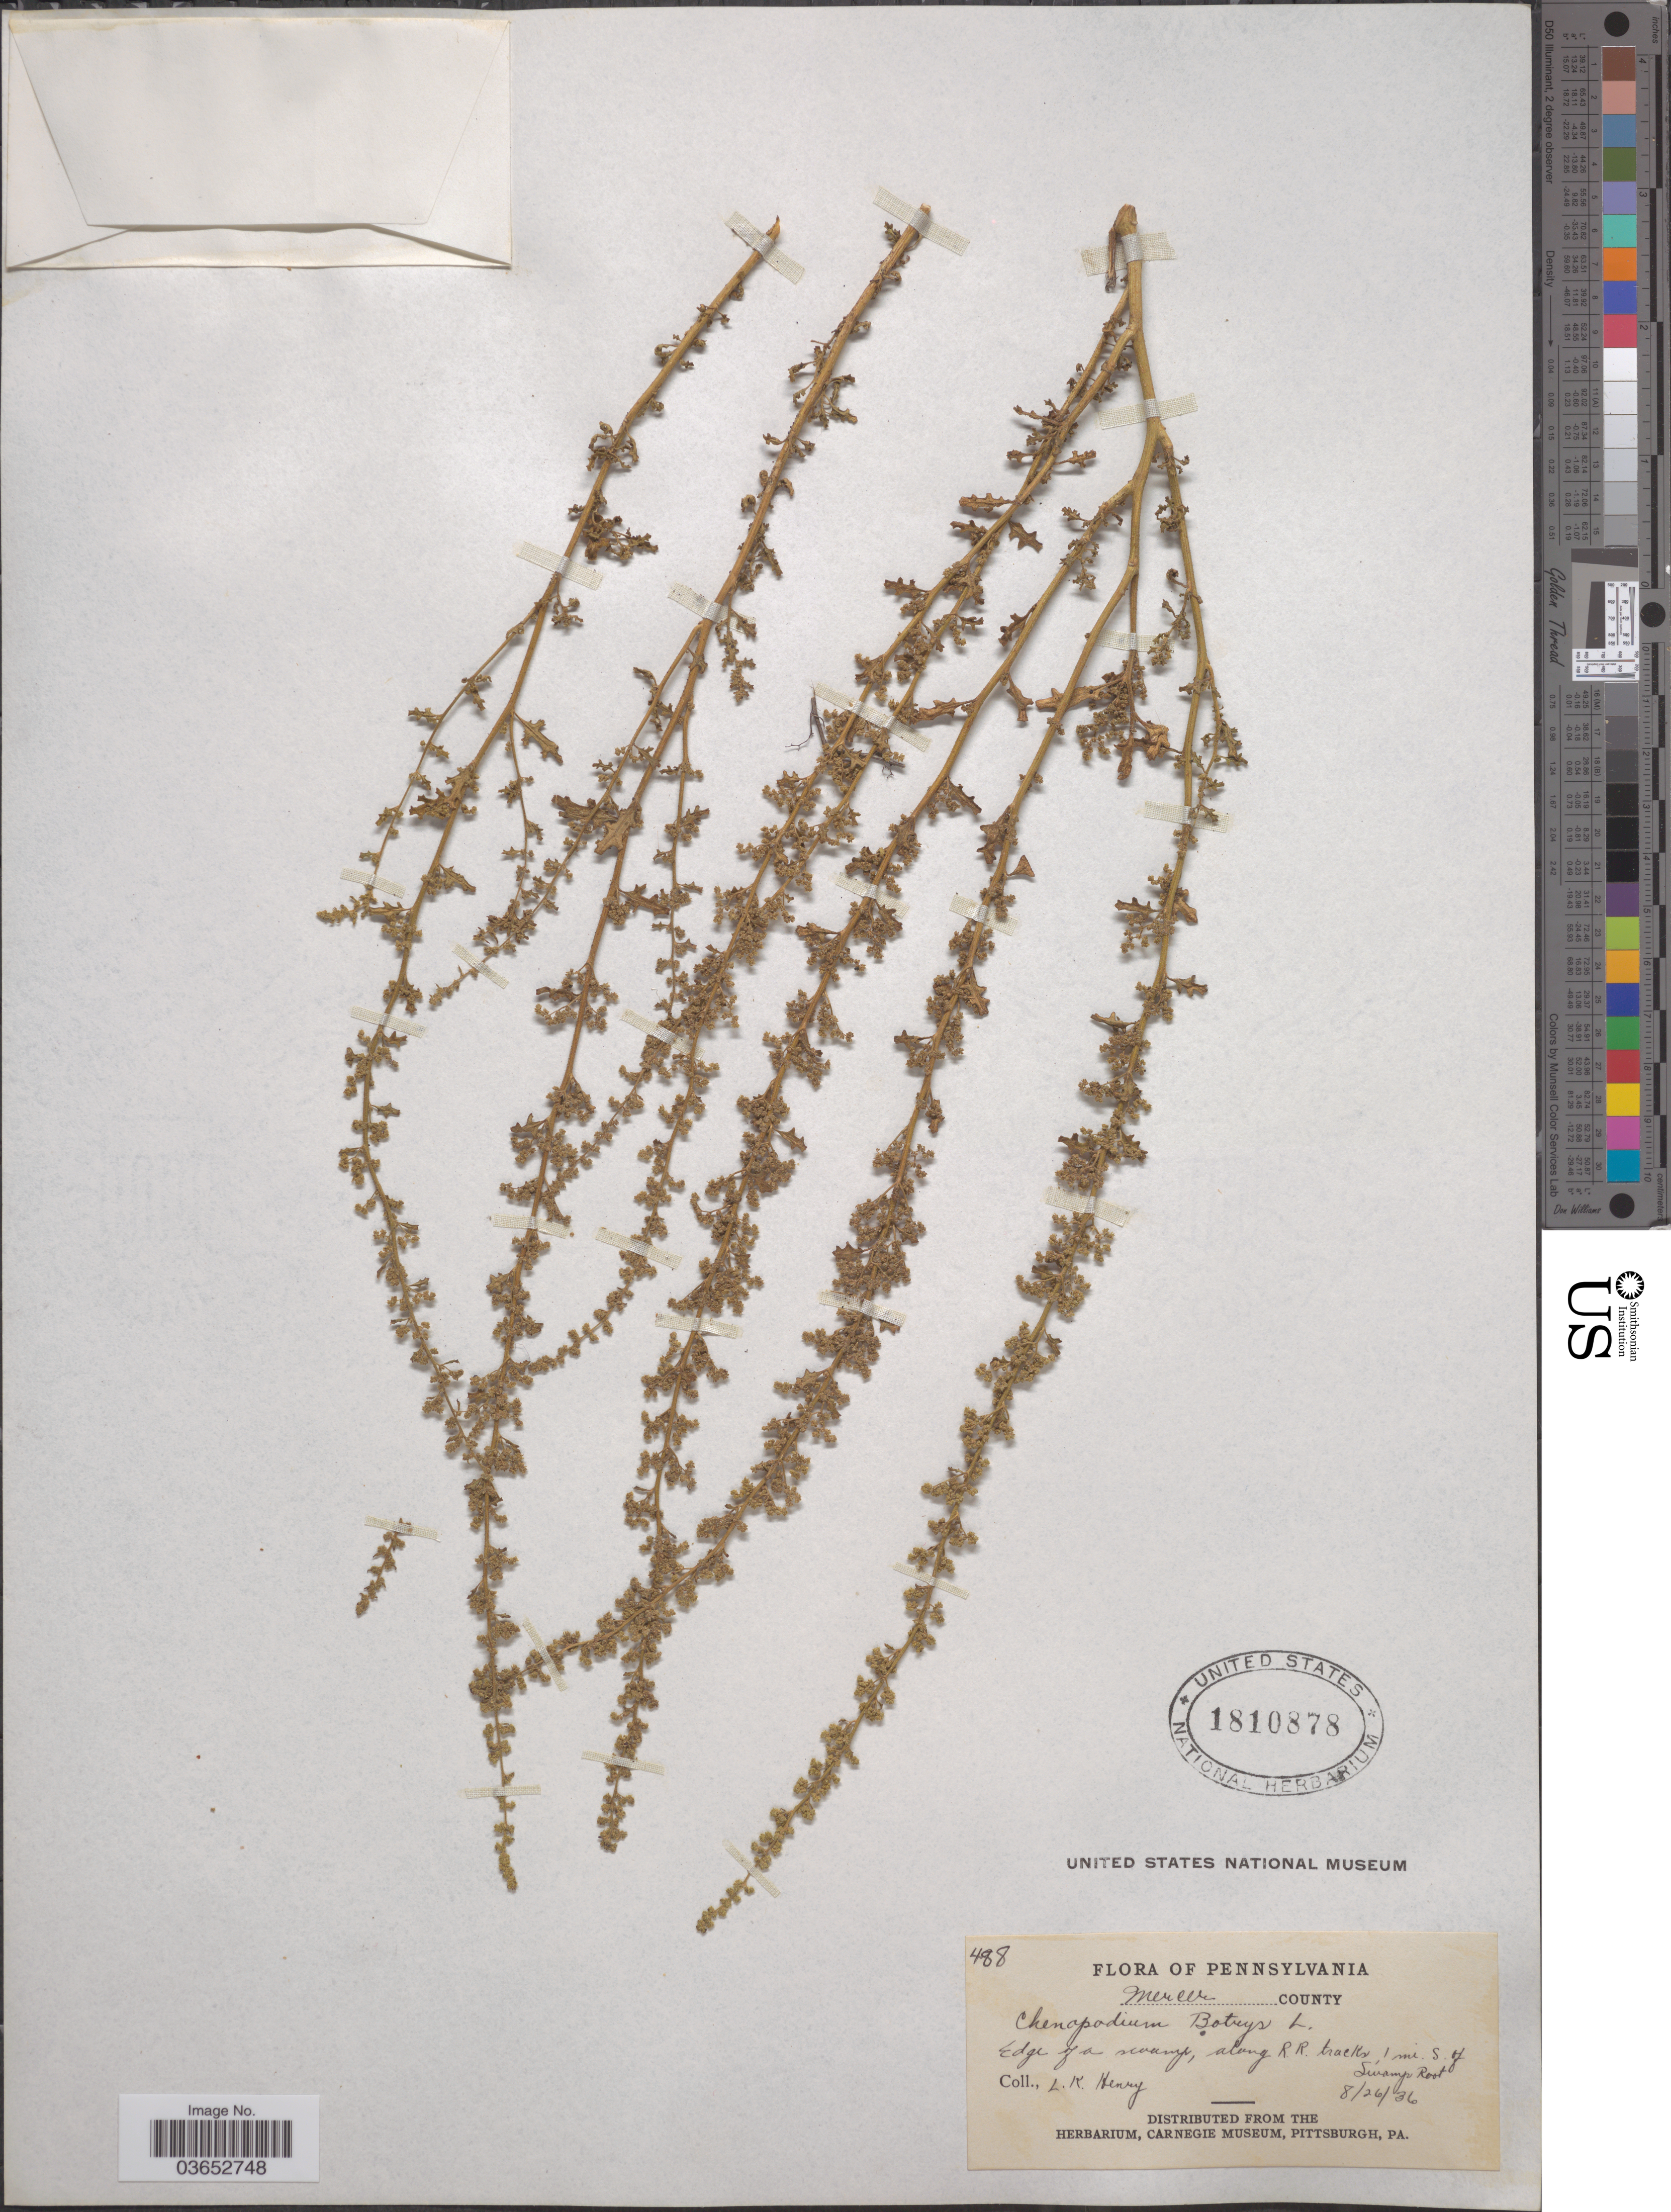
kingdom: Plantae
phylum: Tracheophyta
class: Magnoliopsida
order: Caryophyllales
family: Amaranthaceae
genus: Chenopodium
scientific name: Chenopodium botrys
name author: L.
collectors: L. K. Henry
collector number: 488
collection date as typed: Transcribed d/m/y: 26/8/36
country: United States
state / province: Pennsylvania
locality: Mercer County. Edge of a swamp, along R.R. tracks, 1 mi. S. of Swamp Root.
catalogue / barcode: US 1810878